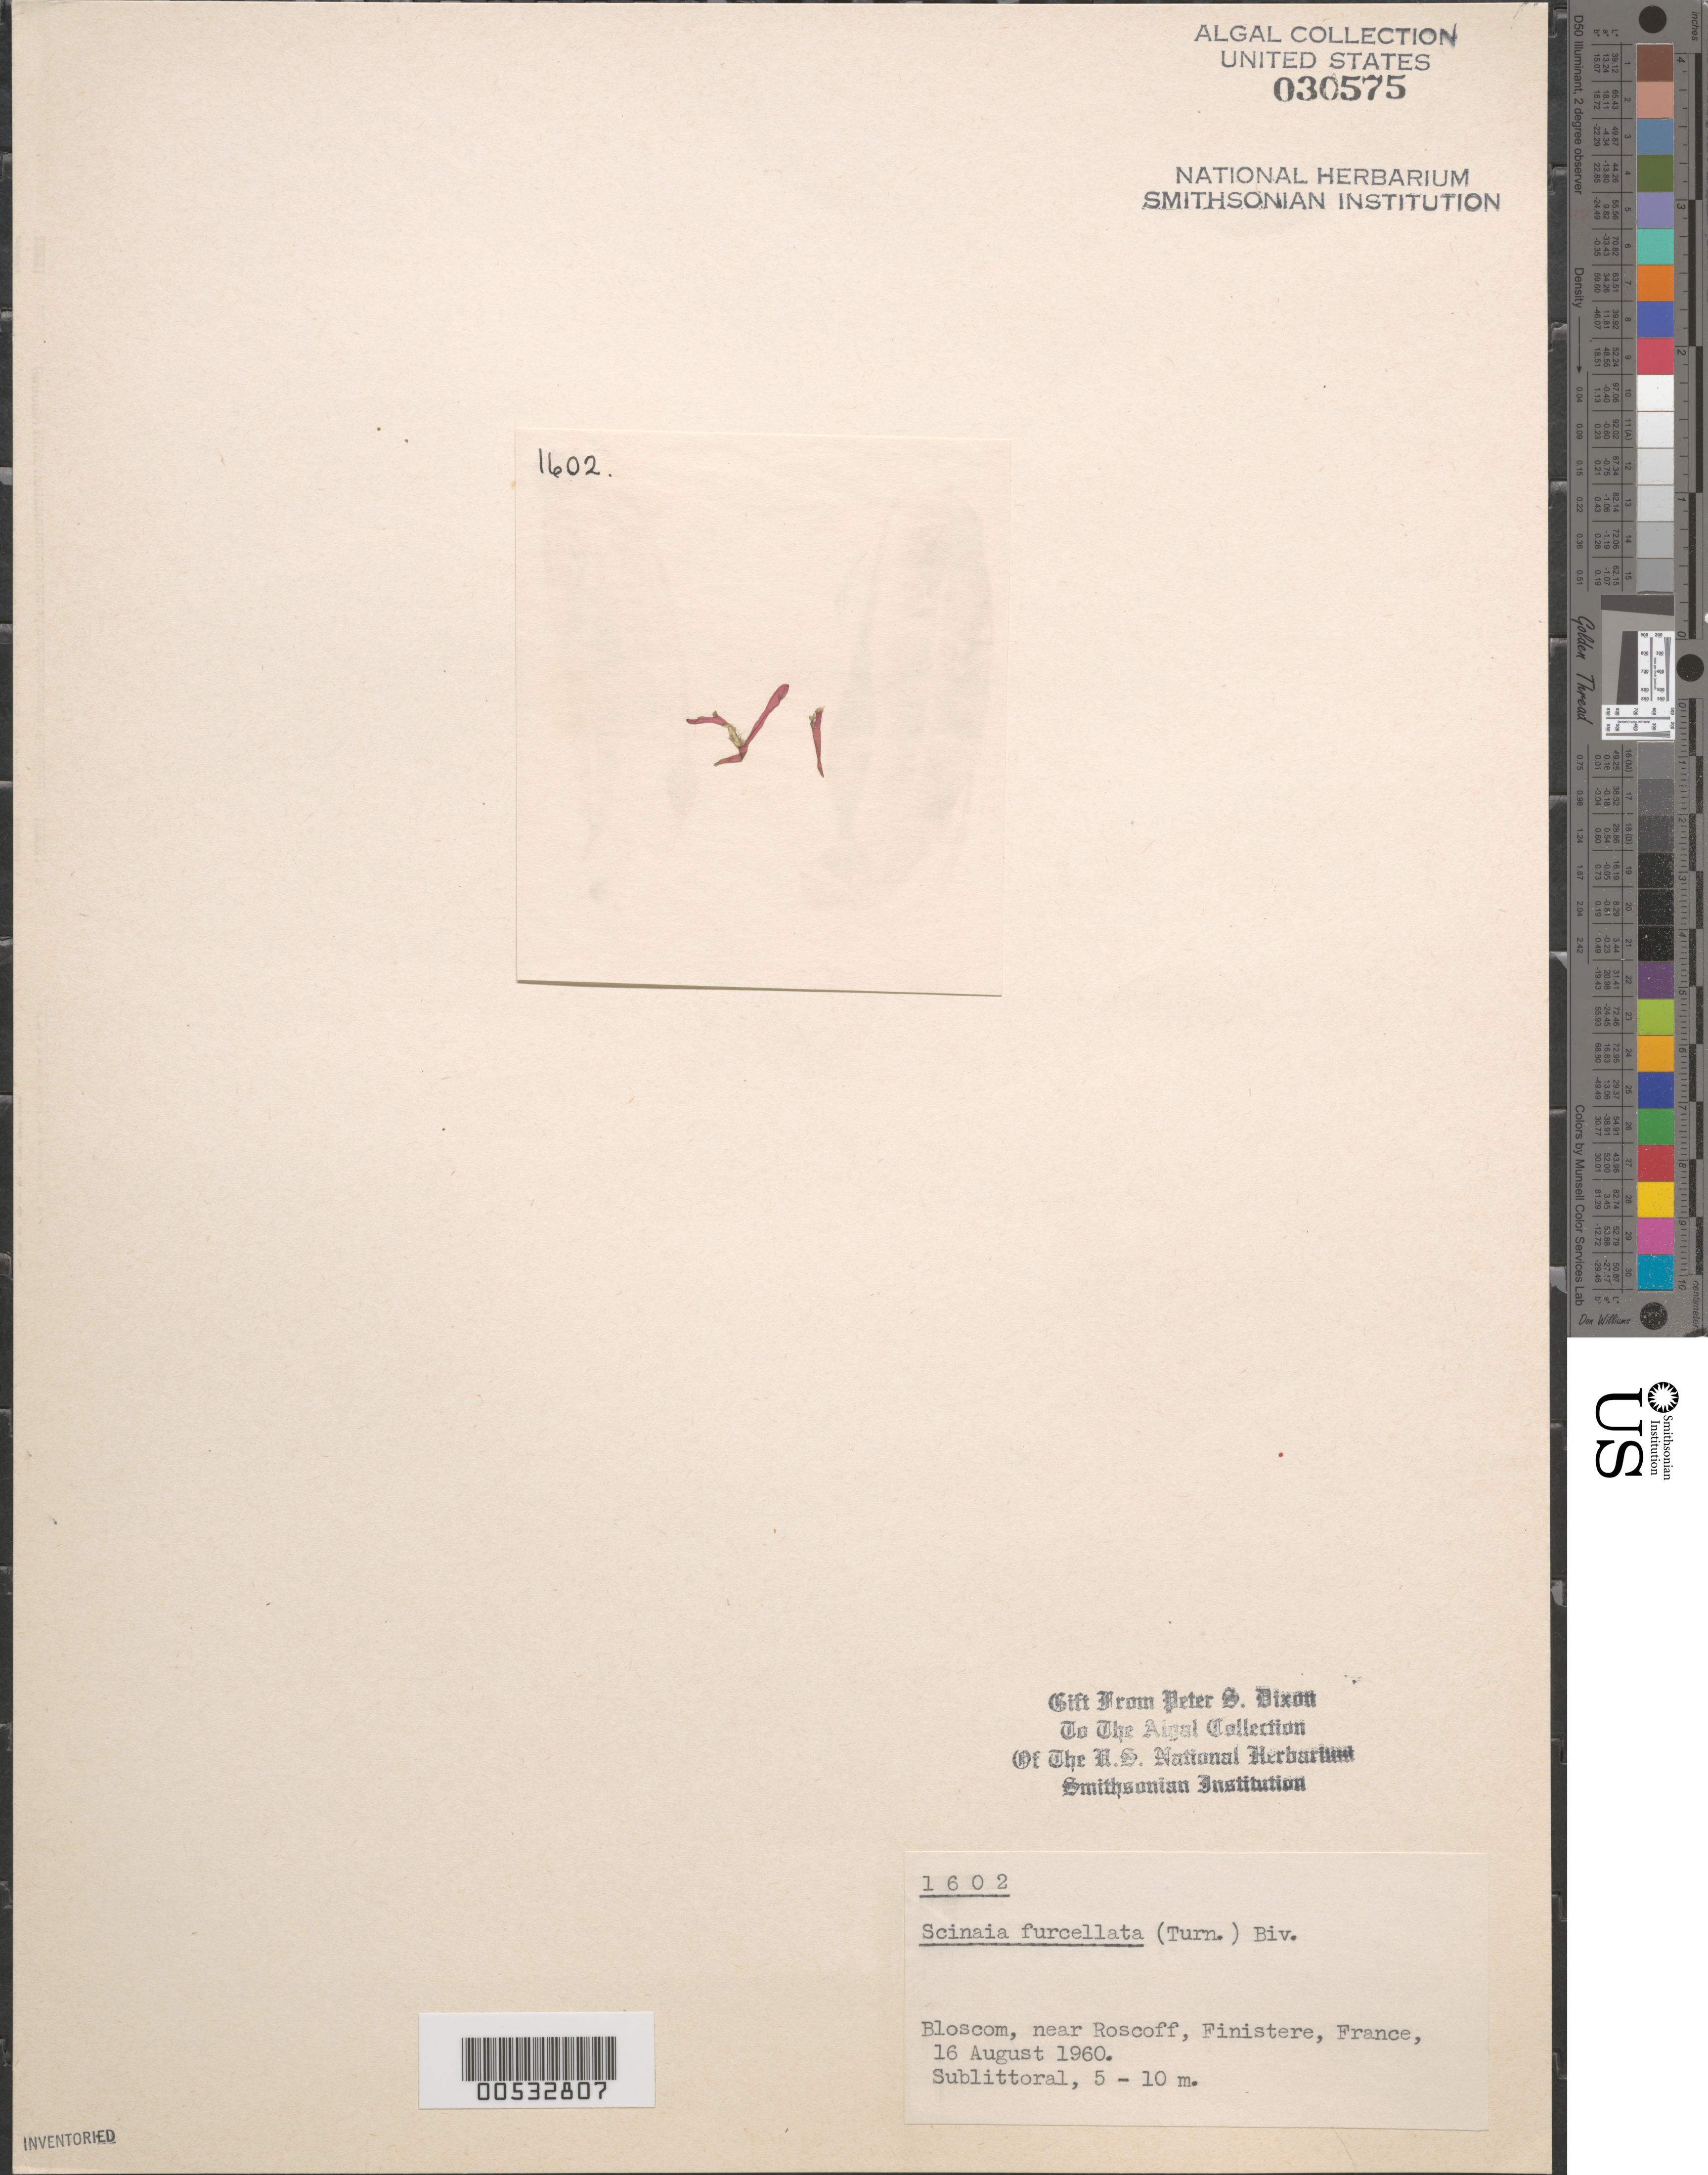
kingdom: Plantae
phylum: Rhodophyta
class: Florideophyceae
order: Nemaliales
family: Scinaiaceae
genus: Scinaia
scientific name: Scinaia furcellata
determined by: Dixon, P. S.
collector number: PSD 1602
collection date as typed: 16 Aug 1960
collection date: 1960-08-16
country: France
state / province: Bretagne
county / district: Finistère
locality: Bloscom, near Roscoff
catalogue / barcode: US 30575